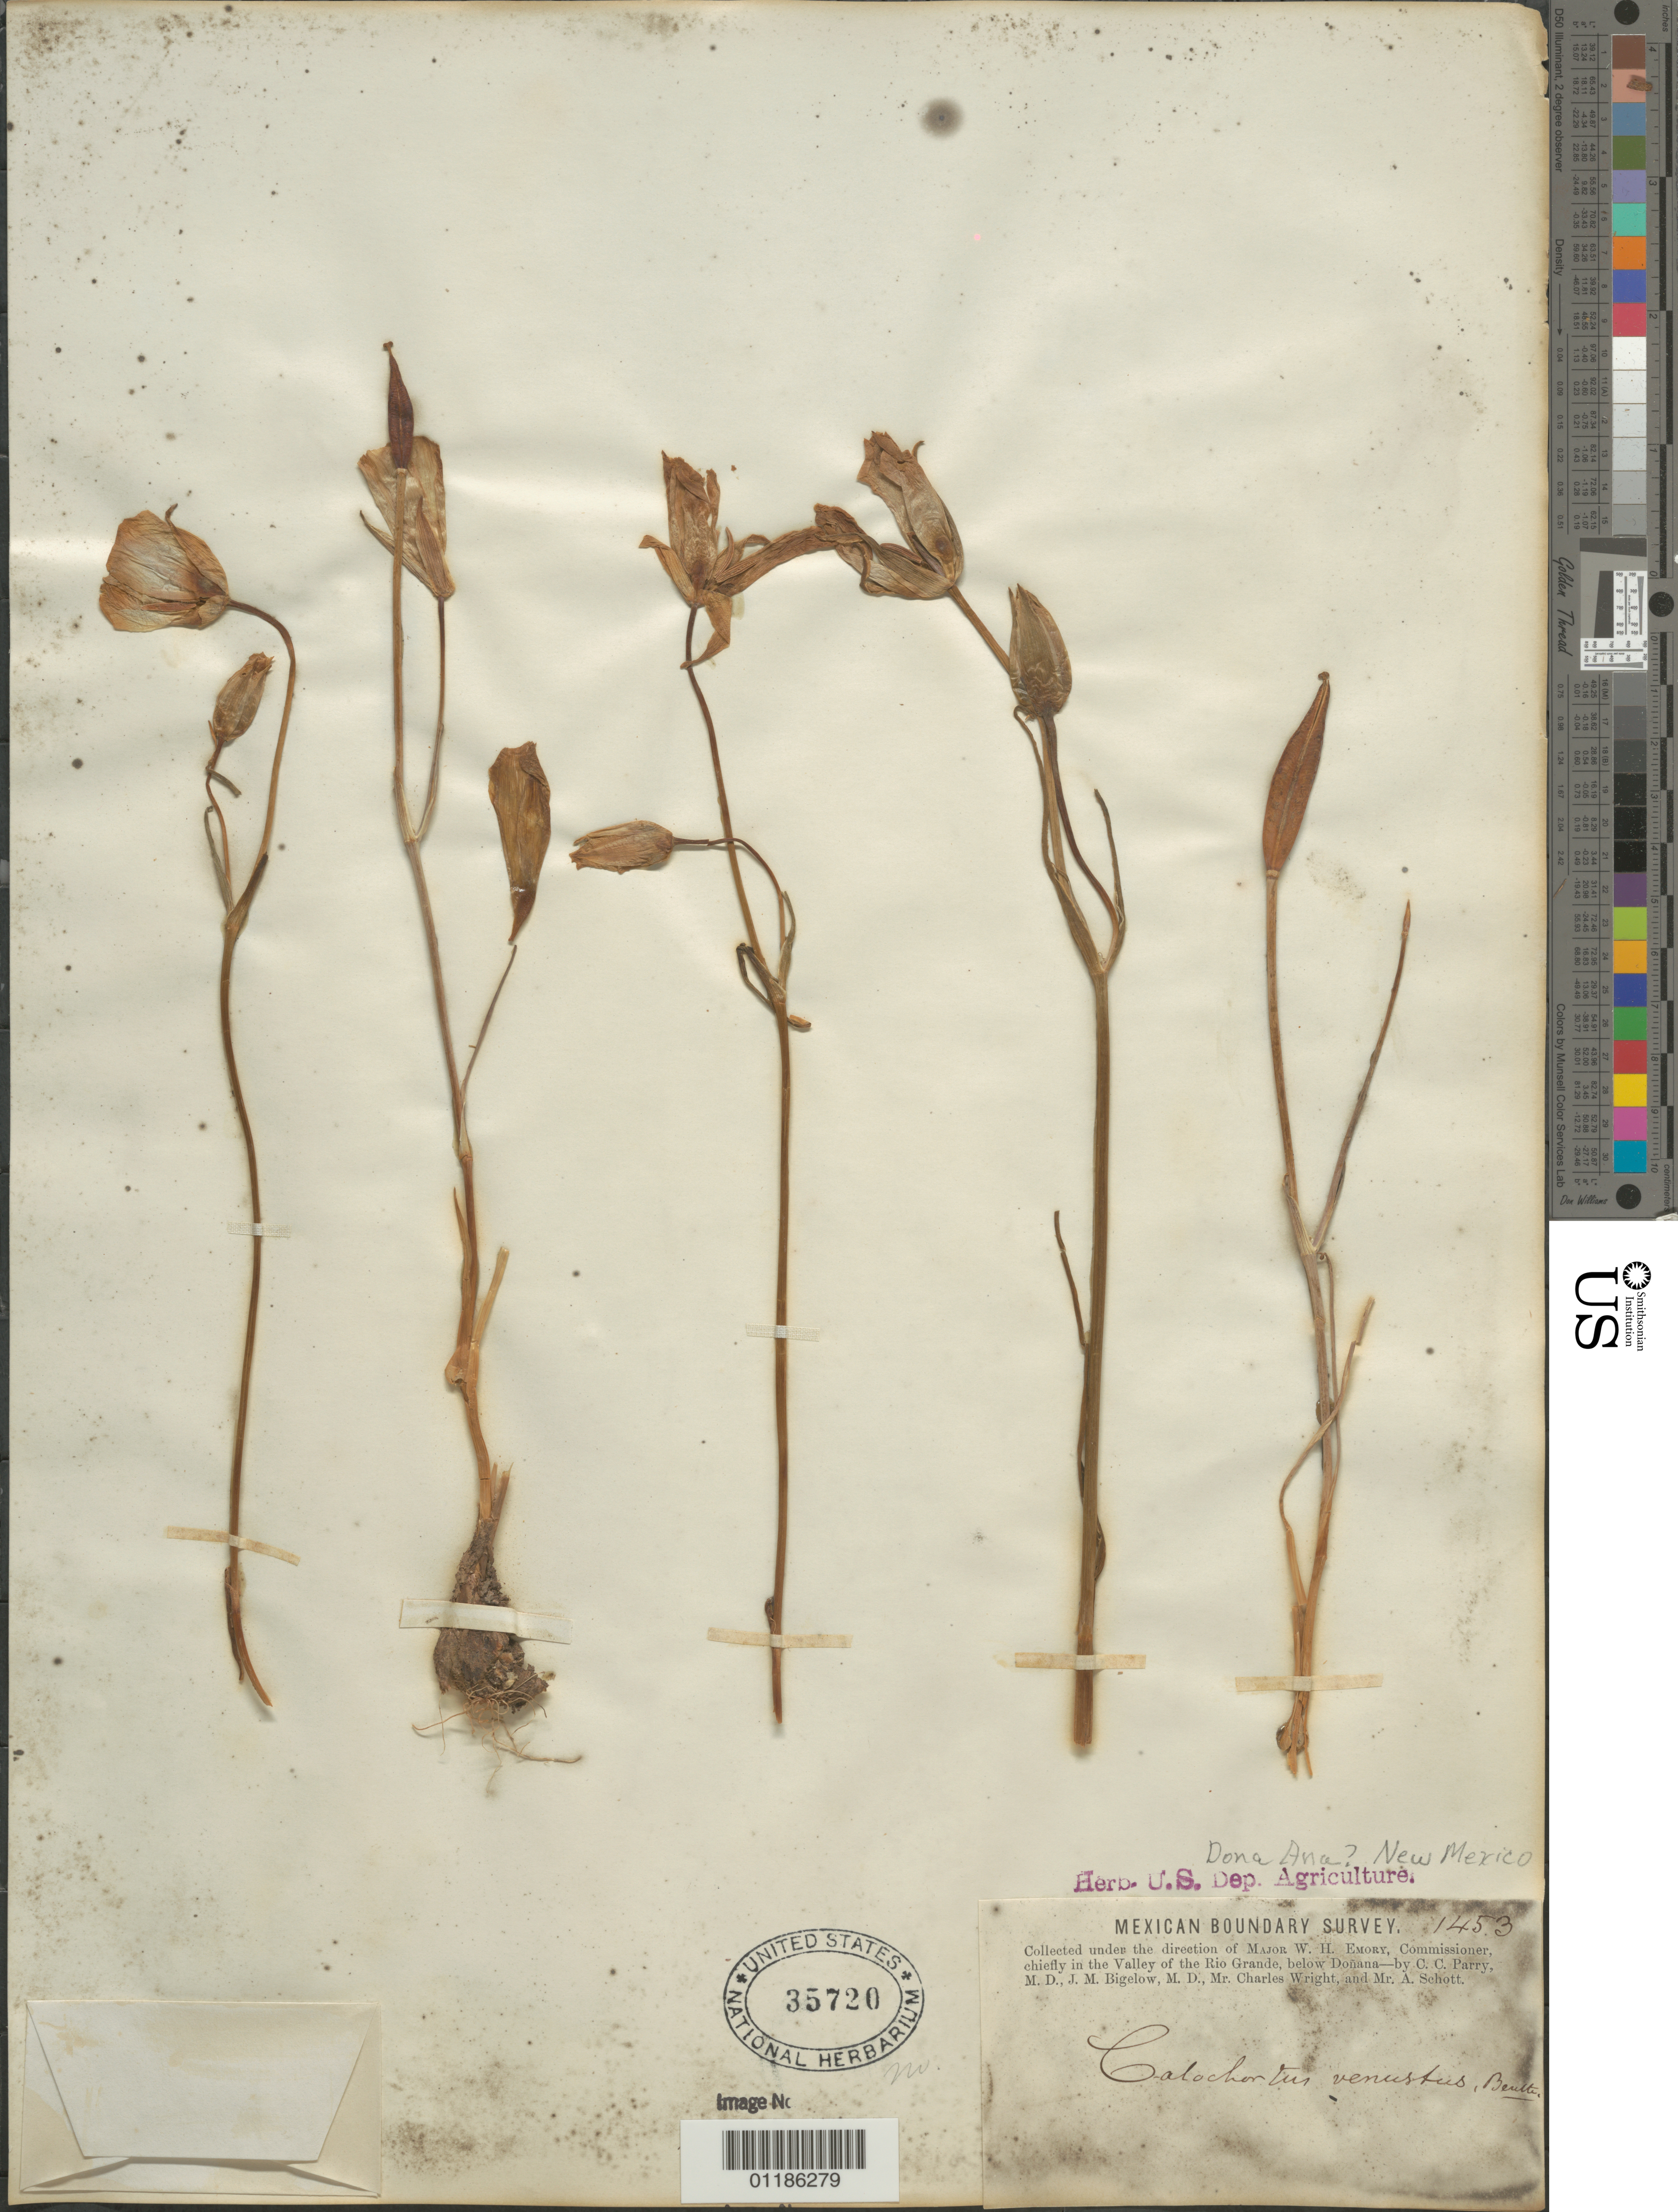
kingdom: Plantae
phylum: Tracheophyta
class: Liliopsida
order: Liliales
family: Liliaceae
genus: Calochortus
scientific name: Calochortus venustus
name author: Douglas ex Benth.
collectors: C. C. Parry, J. M. Bigelow, C. Wright & Schott, --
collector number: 1453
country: United States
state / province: New Mexico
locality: Dona Ana, in the valley of the Rio Grande.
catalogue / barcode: US 35720